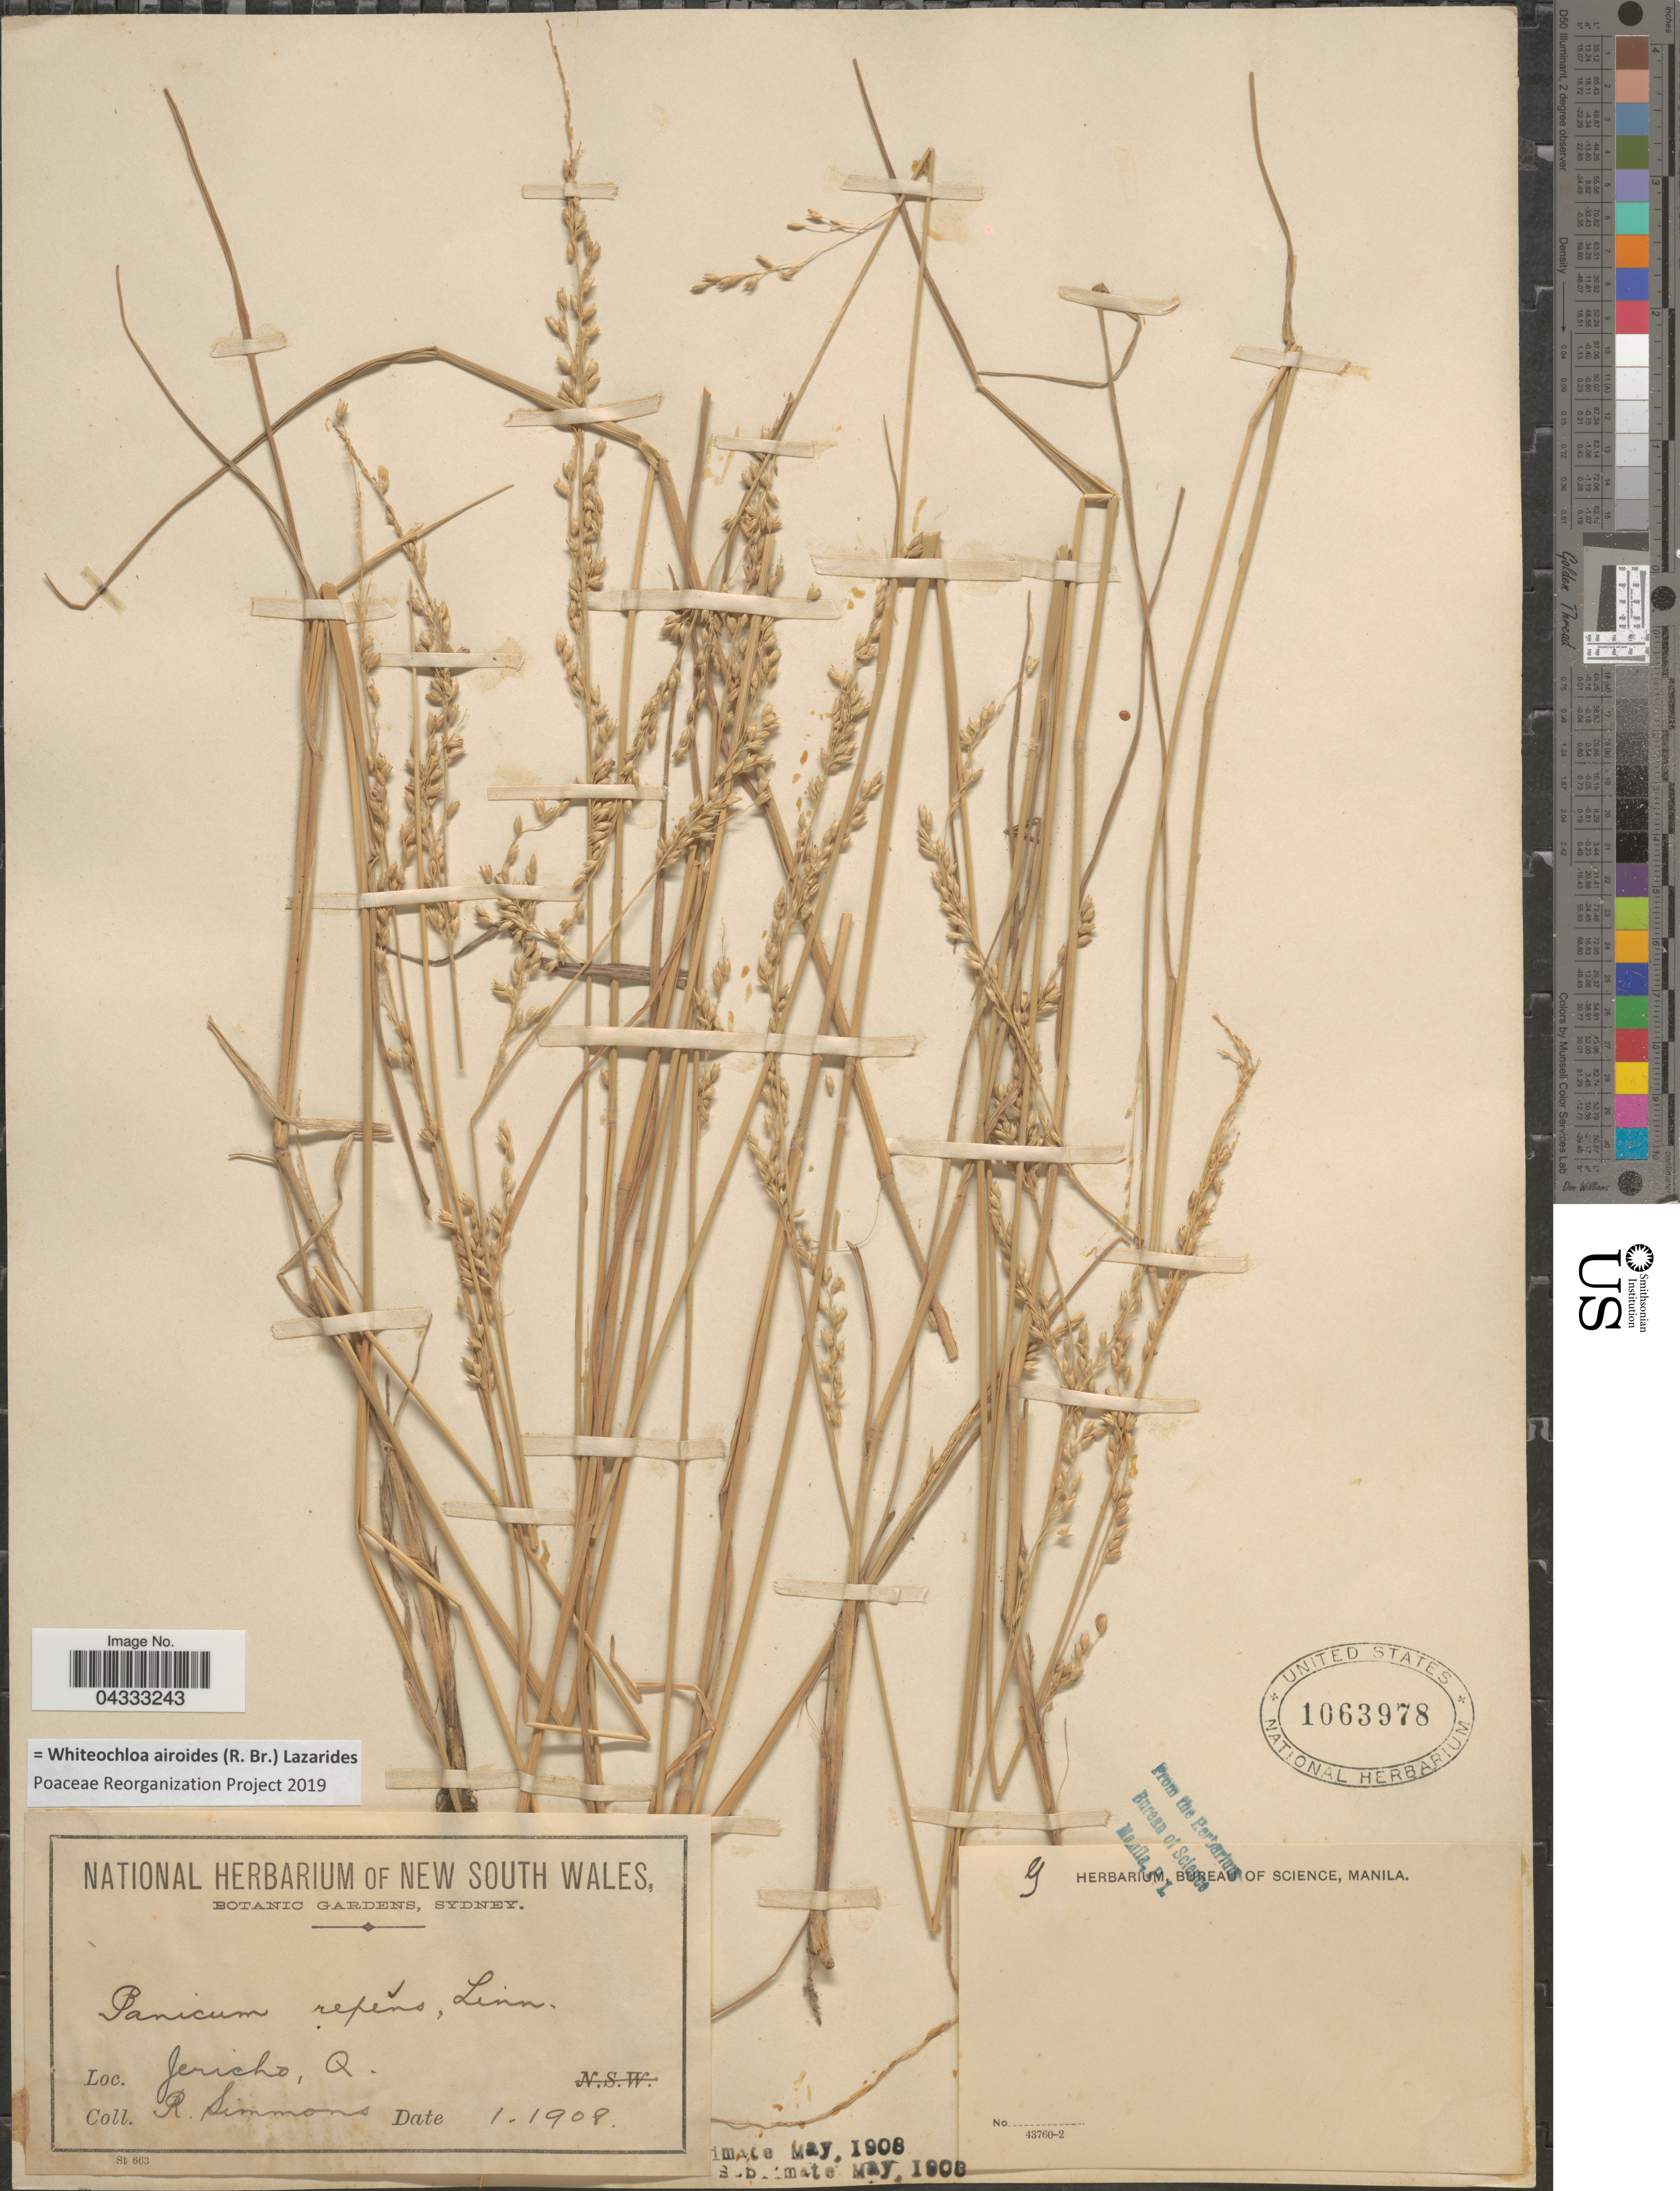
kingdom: Plantae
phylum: Tracheophyta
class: Liliopsida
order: Poales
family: Poaceae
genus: Whiteochloa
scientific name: Whiteochloa airoides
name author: (R.W. Br.) Lazarides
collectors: R. Simmons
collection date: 1908-01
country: Australia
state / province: Queensland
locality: Jericho, Q.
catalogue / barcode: US 1063978